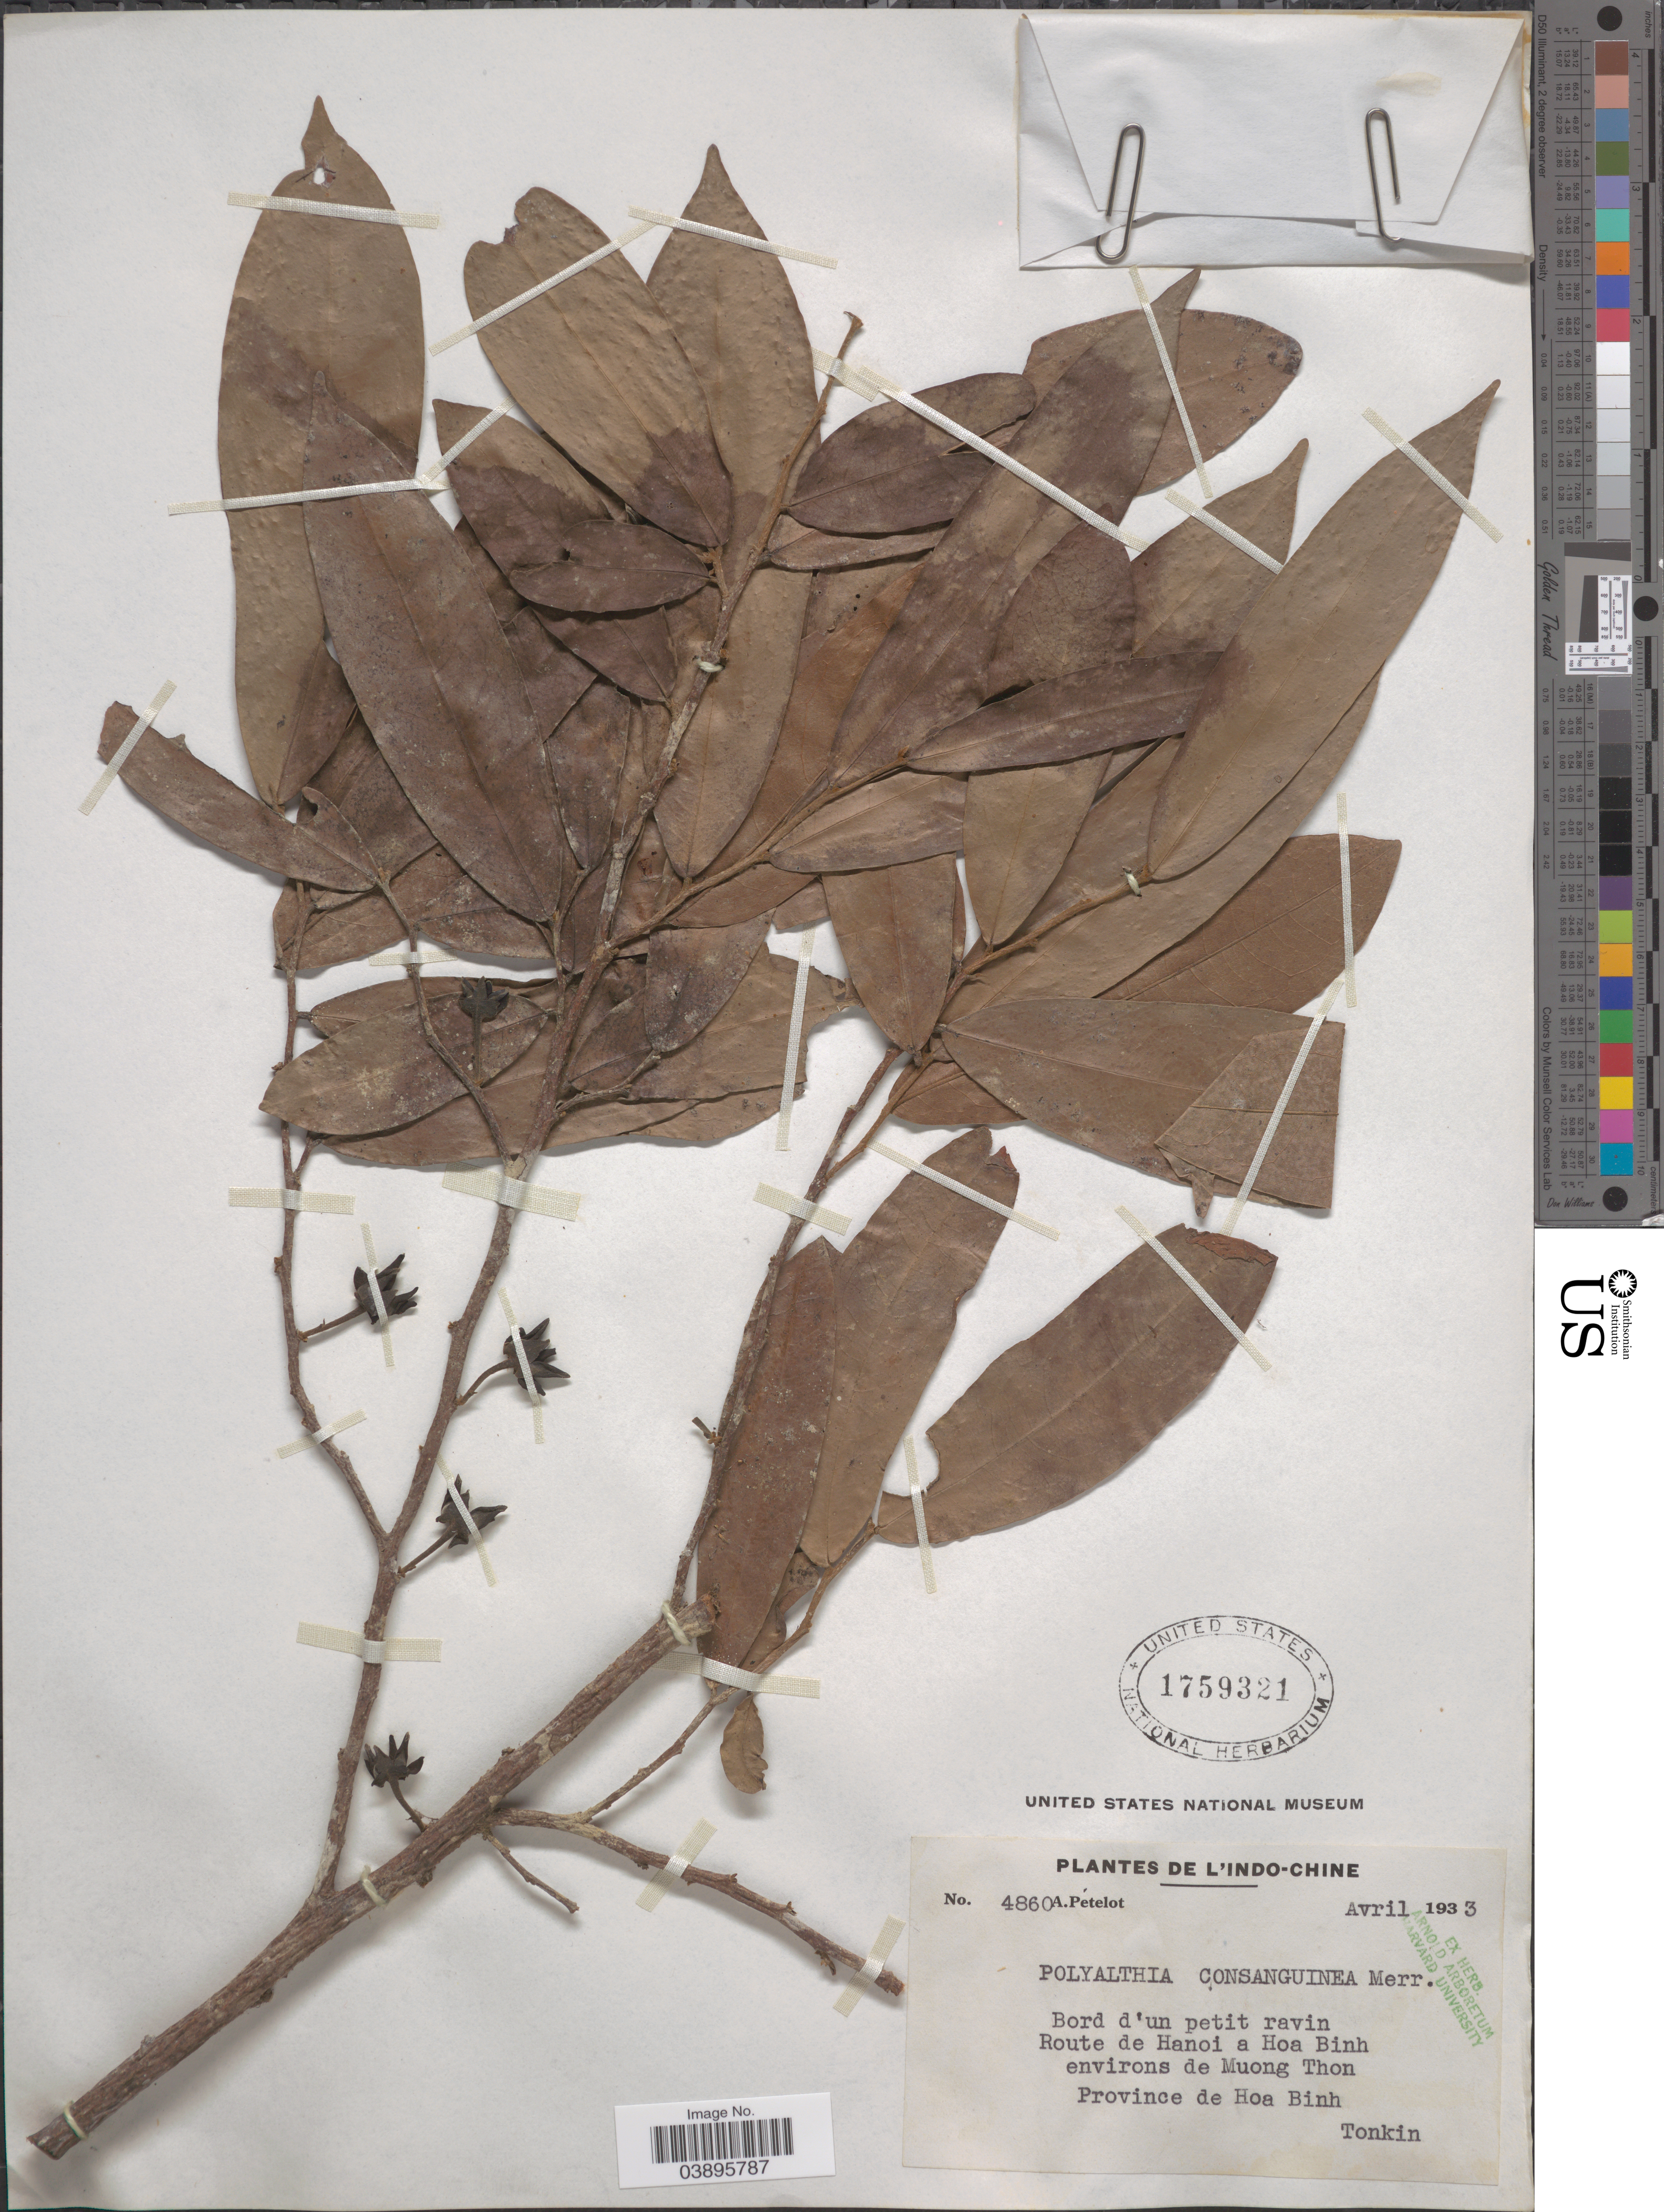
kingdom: Plantae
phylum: Tracheophyta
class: Magnoliopsida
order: Magnoliales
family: Annonaceae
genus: Polyalthia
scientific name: Polyalthia consanguinea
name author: Merr.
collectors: A. Petelot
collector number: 4860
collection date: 1933-04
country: Vietnam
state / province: Hoa Binh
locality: Route de Hanoi a Hoa Binh environs de Muong Thon. Tonkin.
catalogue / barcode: US 1759321